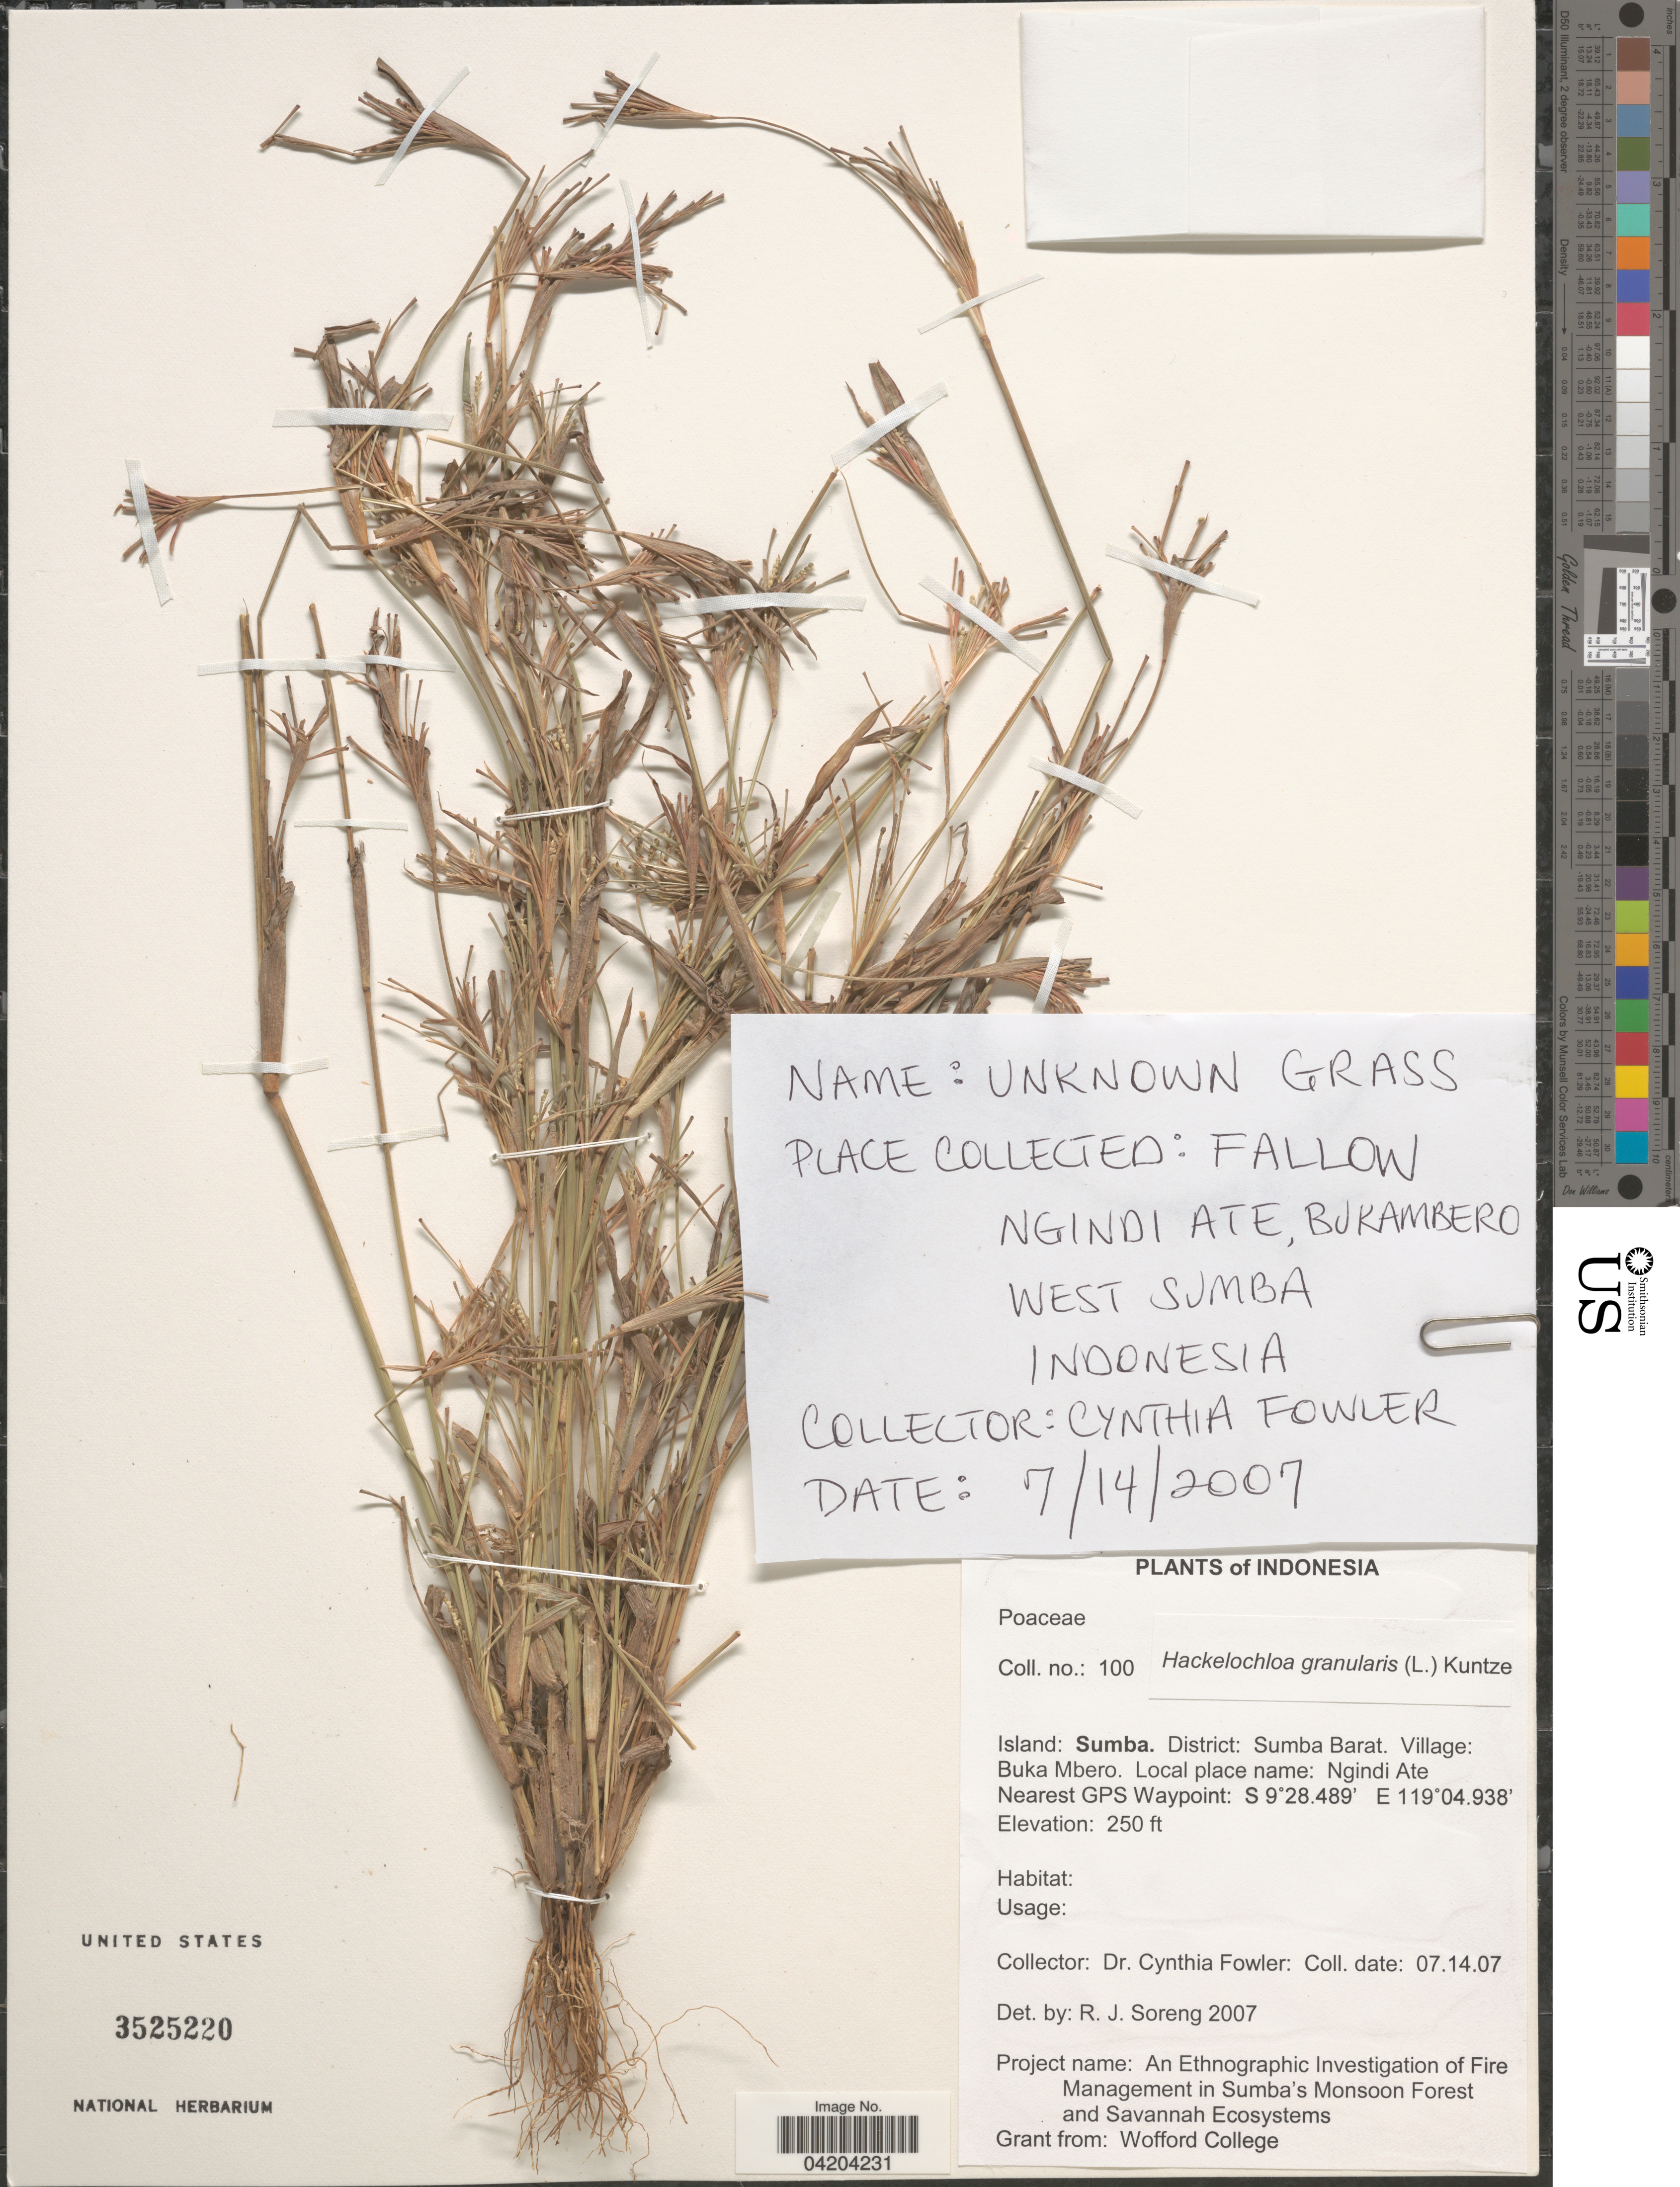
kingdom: Plantae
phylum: Tracheophyta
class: Liliopsida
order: Poales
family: Poaceae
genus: Mnesithea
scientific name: Mnesithea granularis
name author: (L.) de Koning & Sosef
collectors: C. Fowler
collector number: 100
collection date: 2007-07-14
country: Indonesia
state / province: Nusa Tenggara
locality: Island: Sumba. District: Sumba Barat. Village: Buka Mbero. Ngindi Ate. West Sumba.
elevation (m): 76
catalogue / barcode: US 3525220